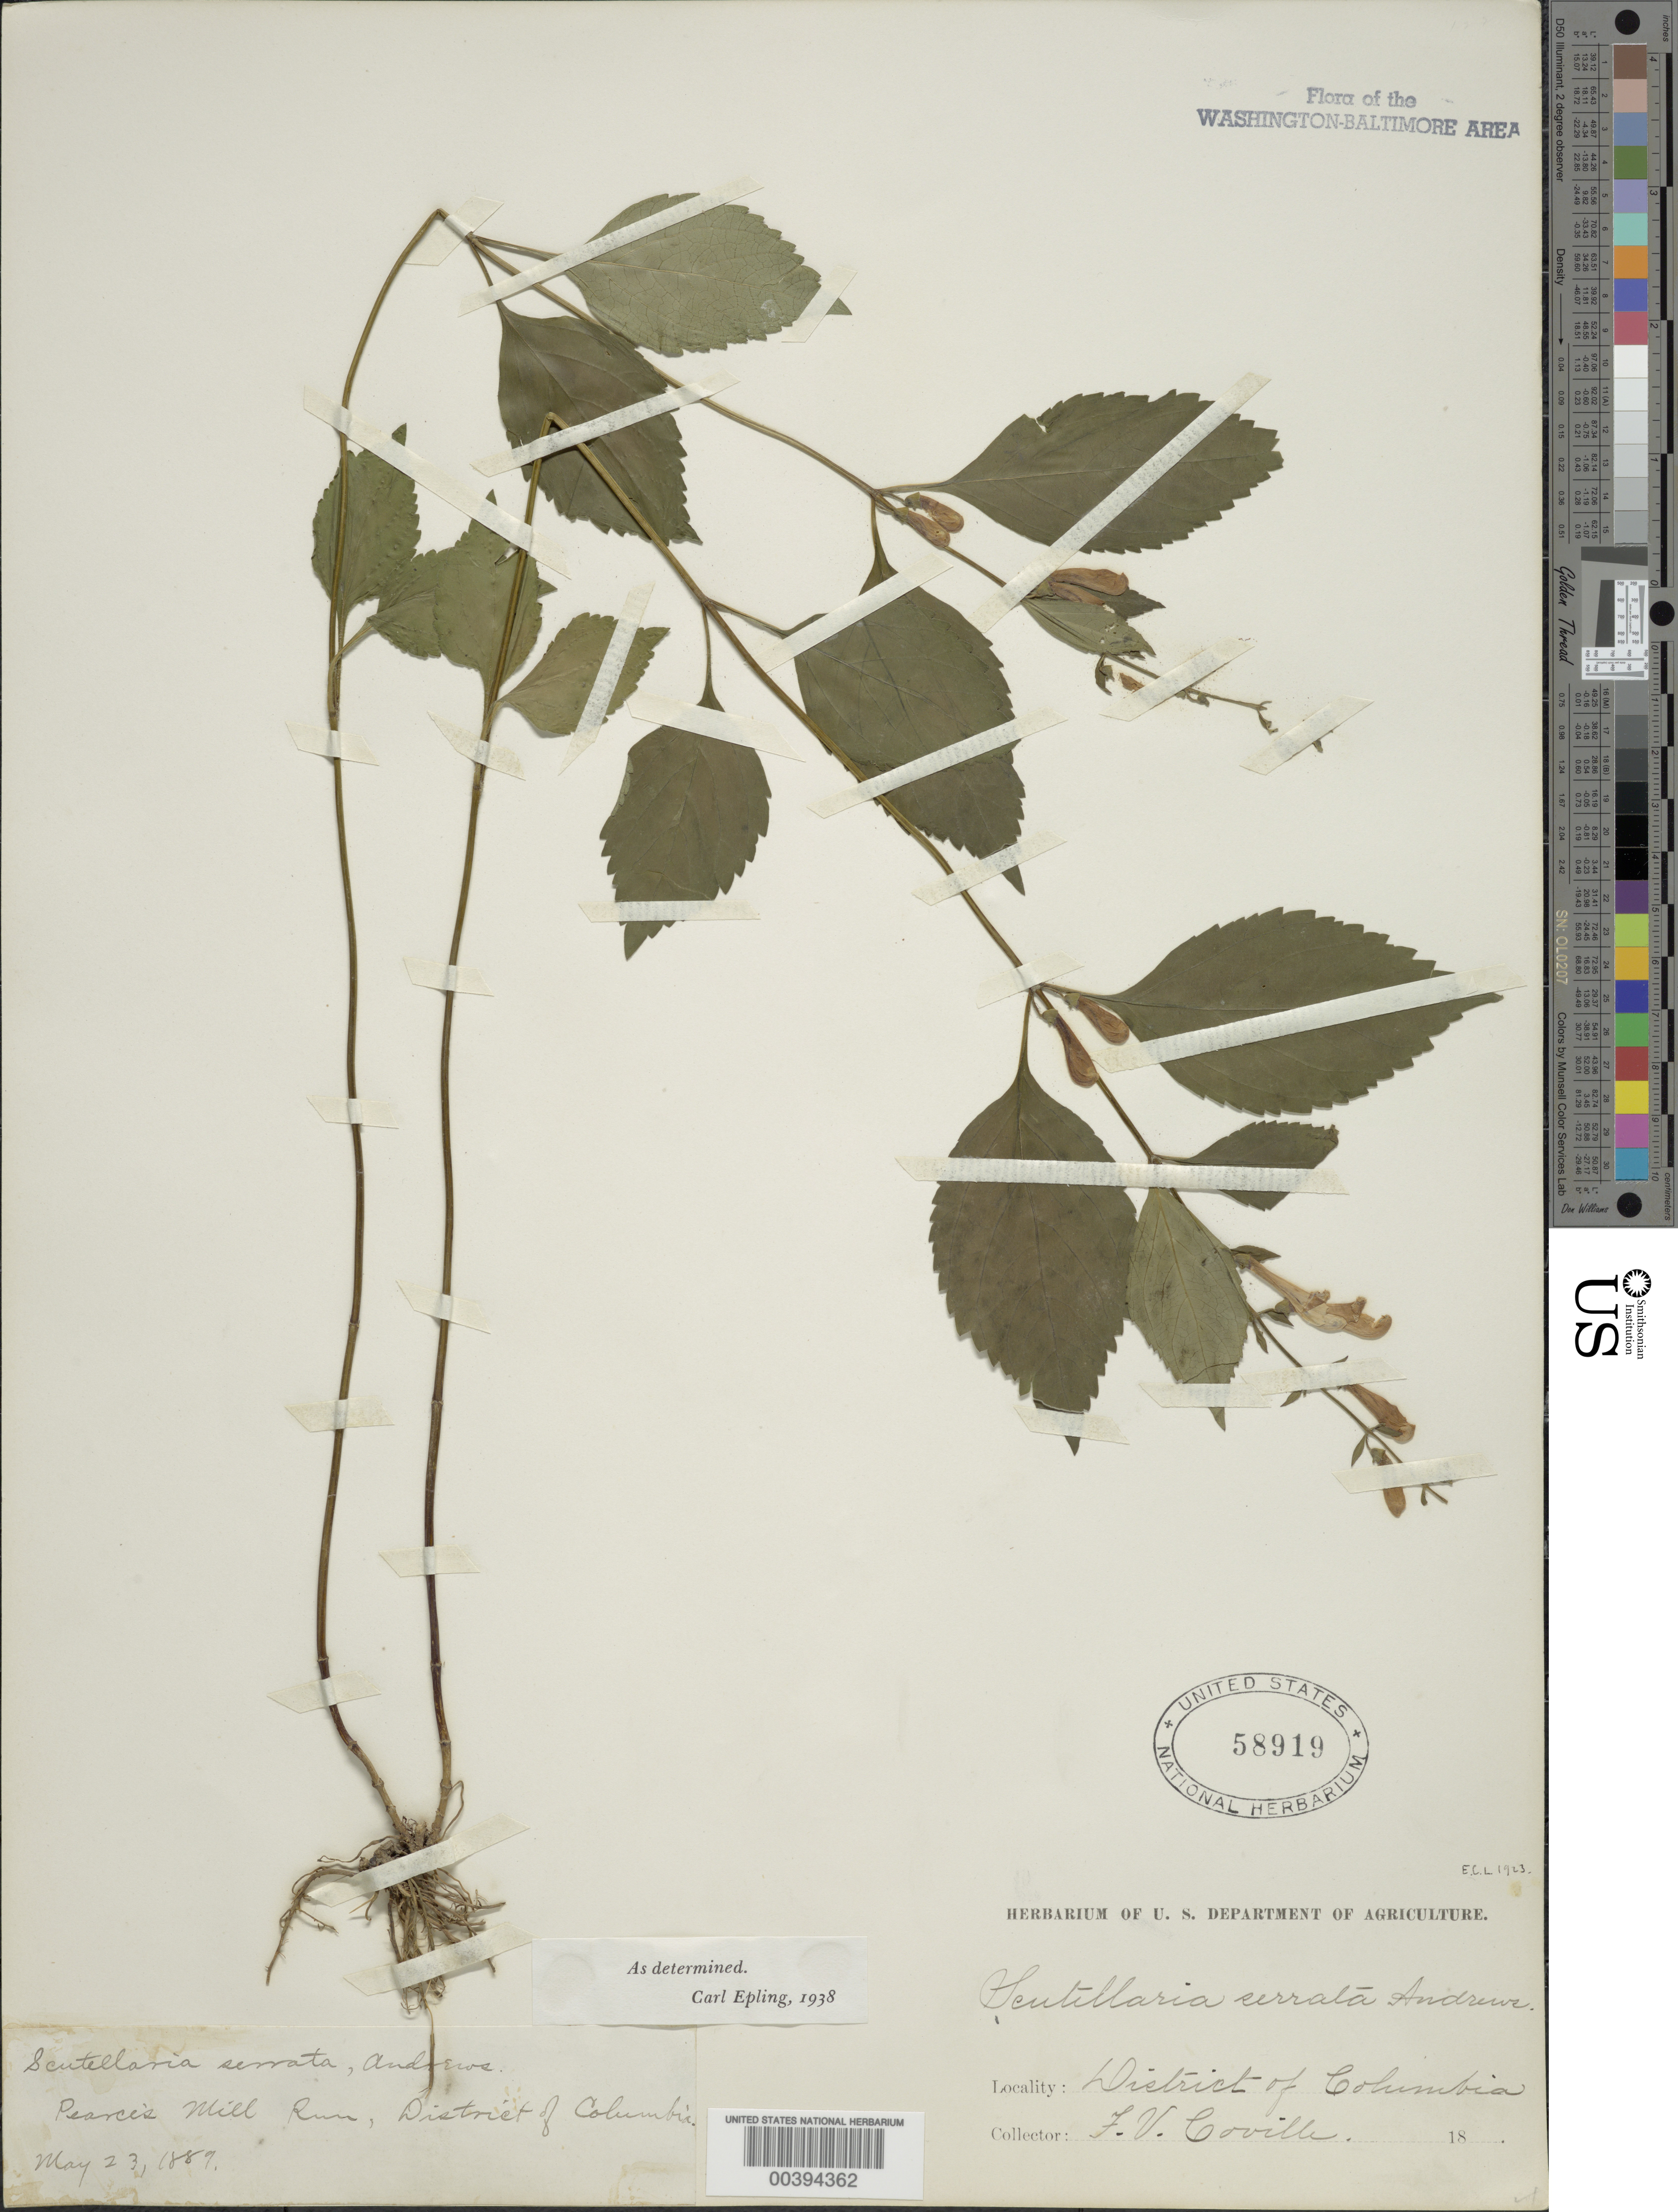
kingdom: Plantae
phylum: Tracheophyta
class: Magnoliopsida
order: Lamiales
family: Lamiaceae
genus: Scutellaria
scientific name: Scutellaria serrata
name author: Andrews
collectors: F. V. Coville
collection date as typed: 23 May 1889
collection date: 1889-05-23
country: United States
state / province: District of Columbia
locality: Pearce's Mill Run Rock Creek Park and vicinity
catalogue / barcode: US 58919